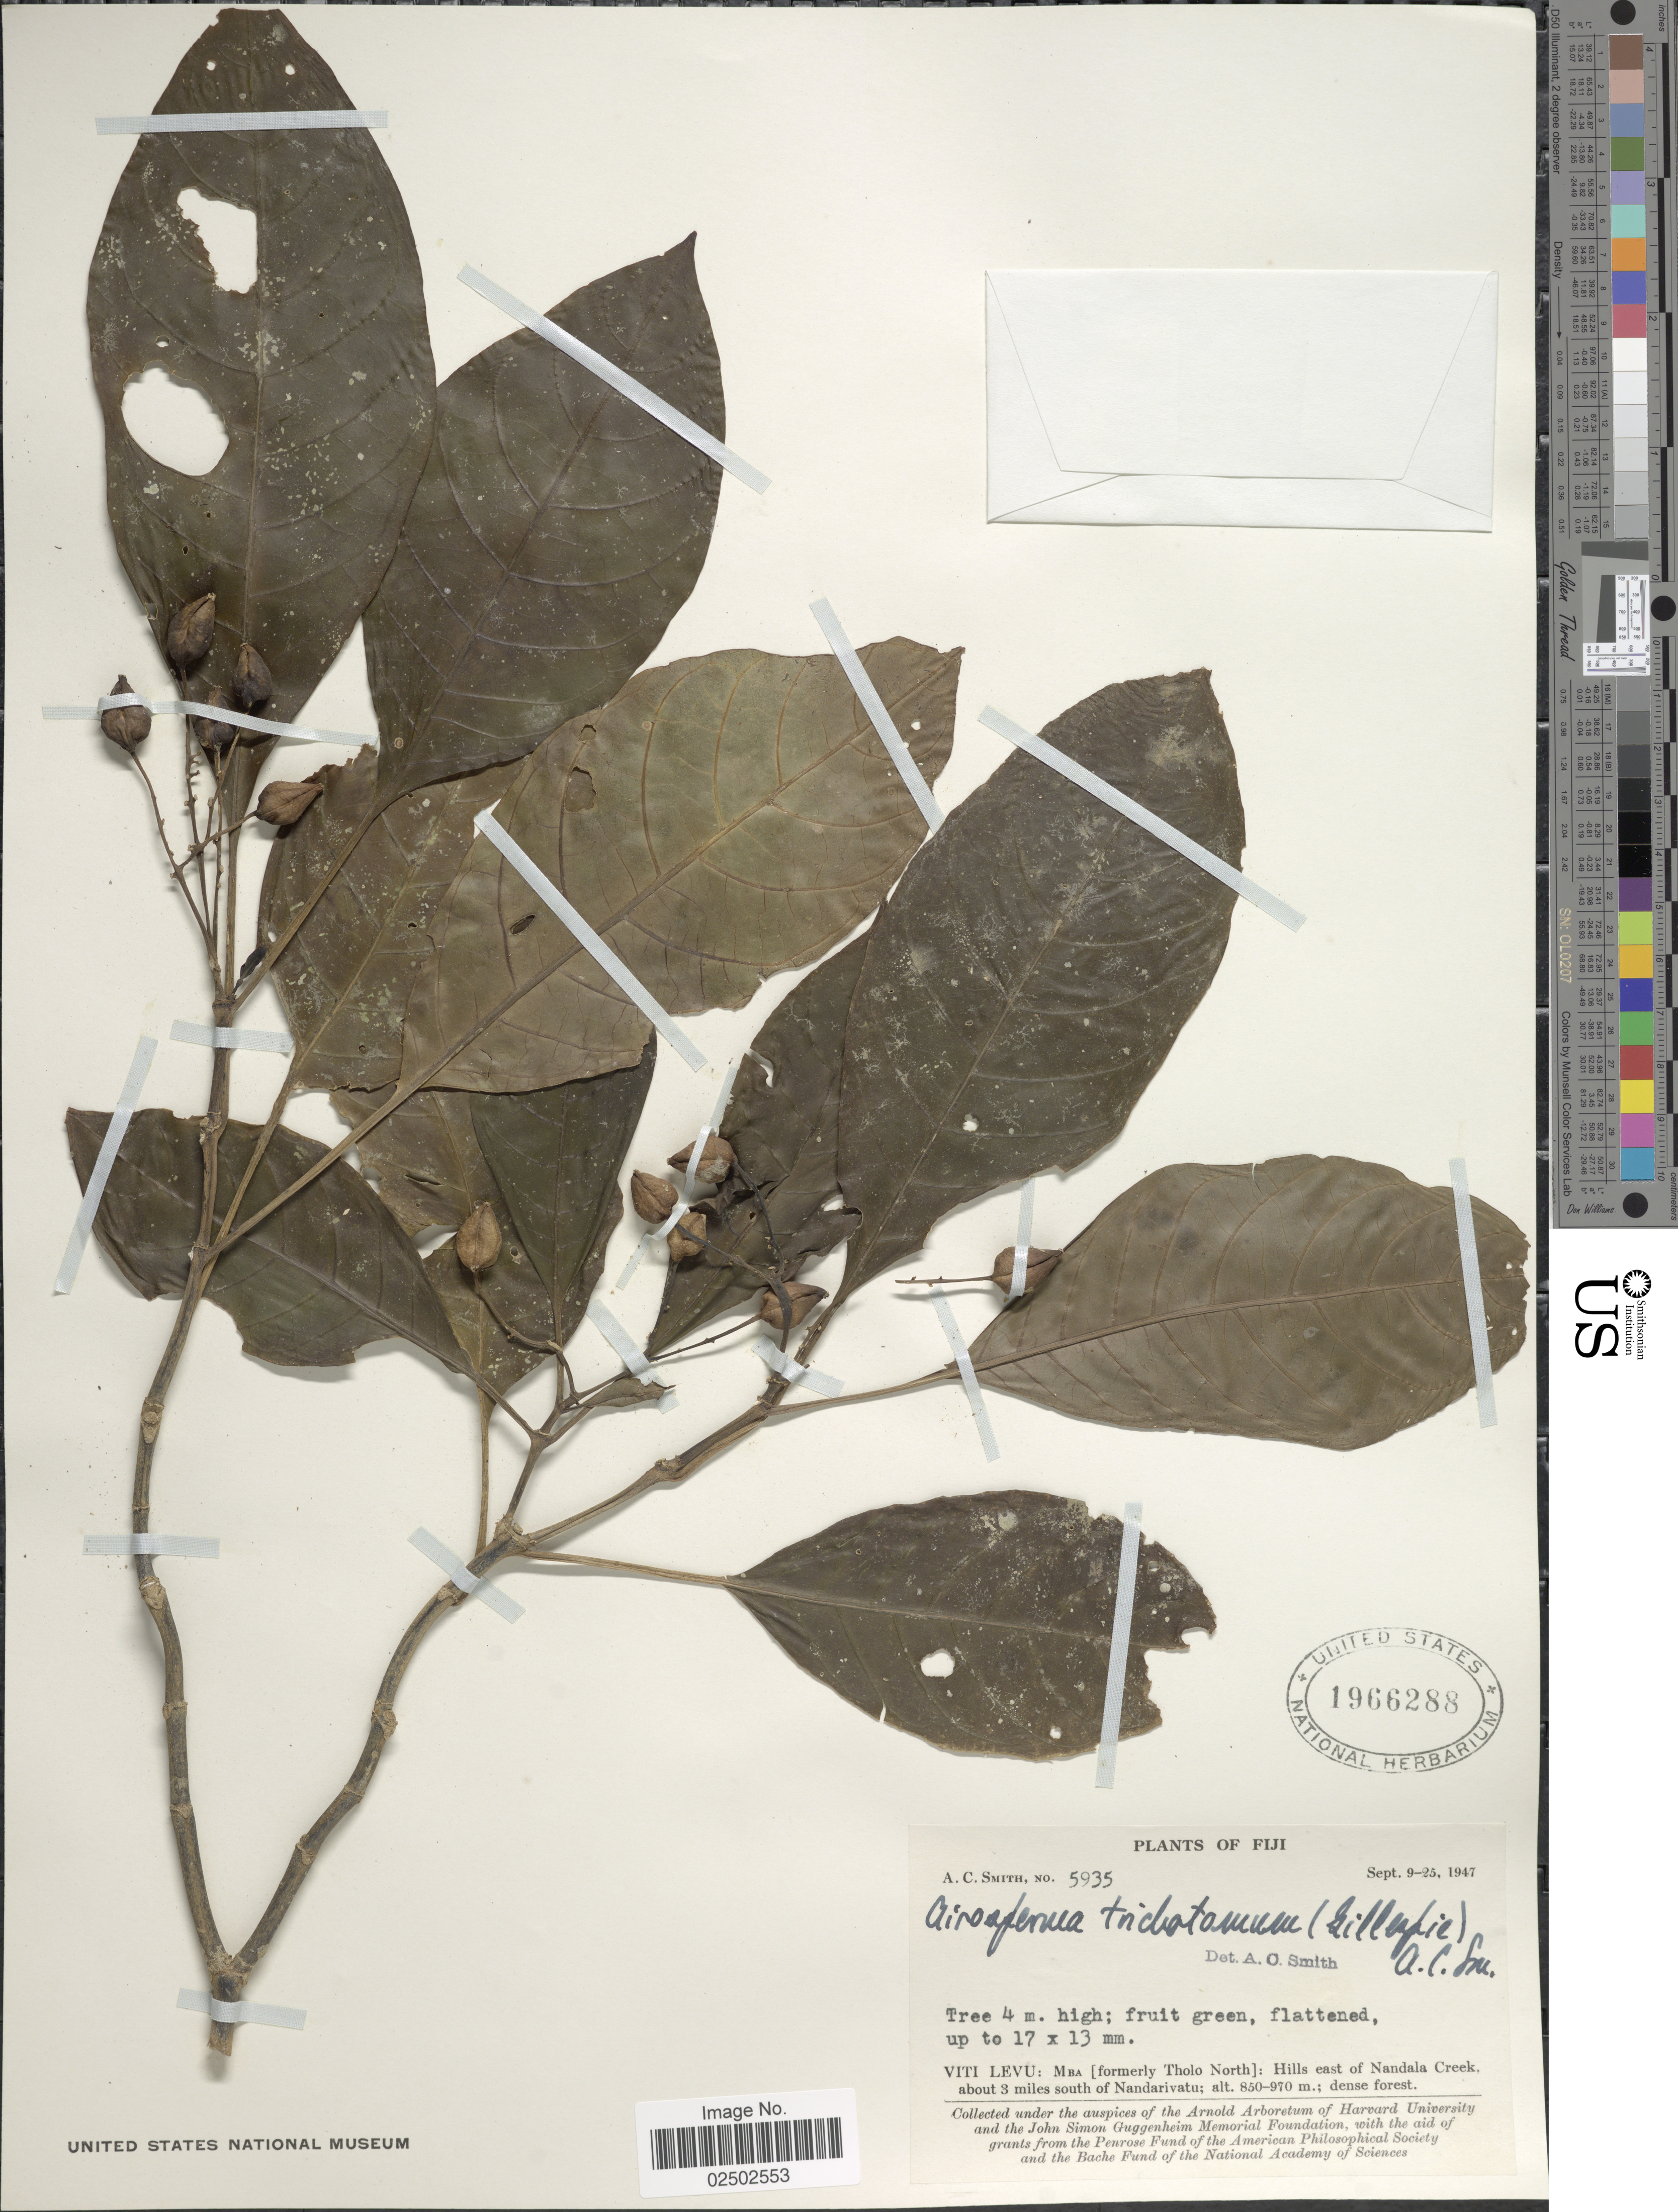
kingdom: Plantae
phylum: Tracheophyta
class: Magnoliopsida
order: Gentianales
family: Rubiaceae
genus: Airosperma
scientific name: Airosperma trichotomum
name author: (Gillespie) A.C. Sm.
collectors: A. C. Smith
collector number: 5935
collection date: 1947-09-09/1947-09-25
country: Fiji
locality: Viti Levu: Mba (formerly Tholo North) : Hills east of Nandala Creek, about 3 miles south of Nandarivatu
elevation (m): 850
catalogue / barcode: US 1966288